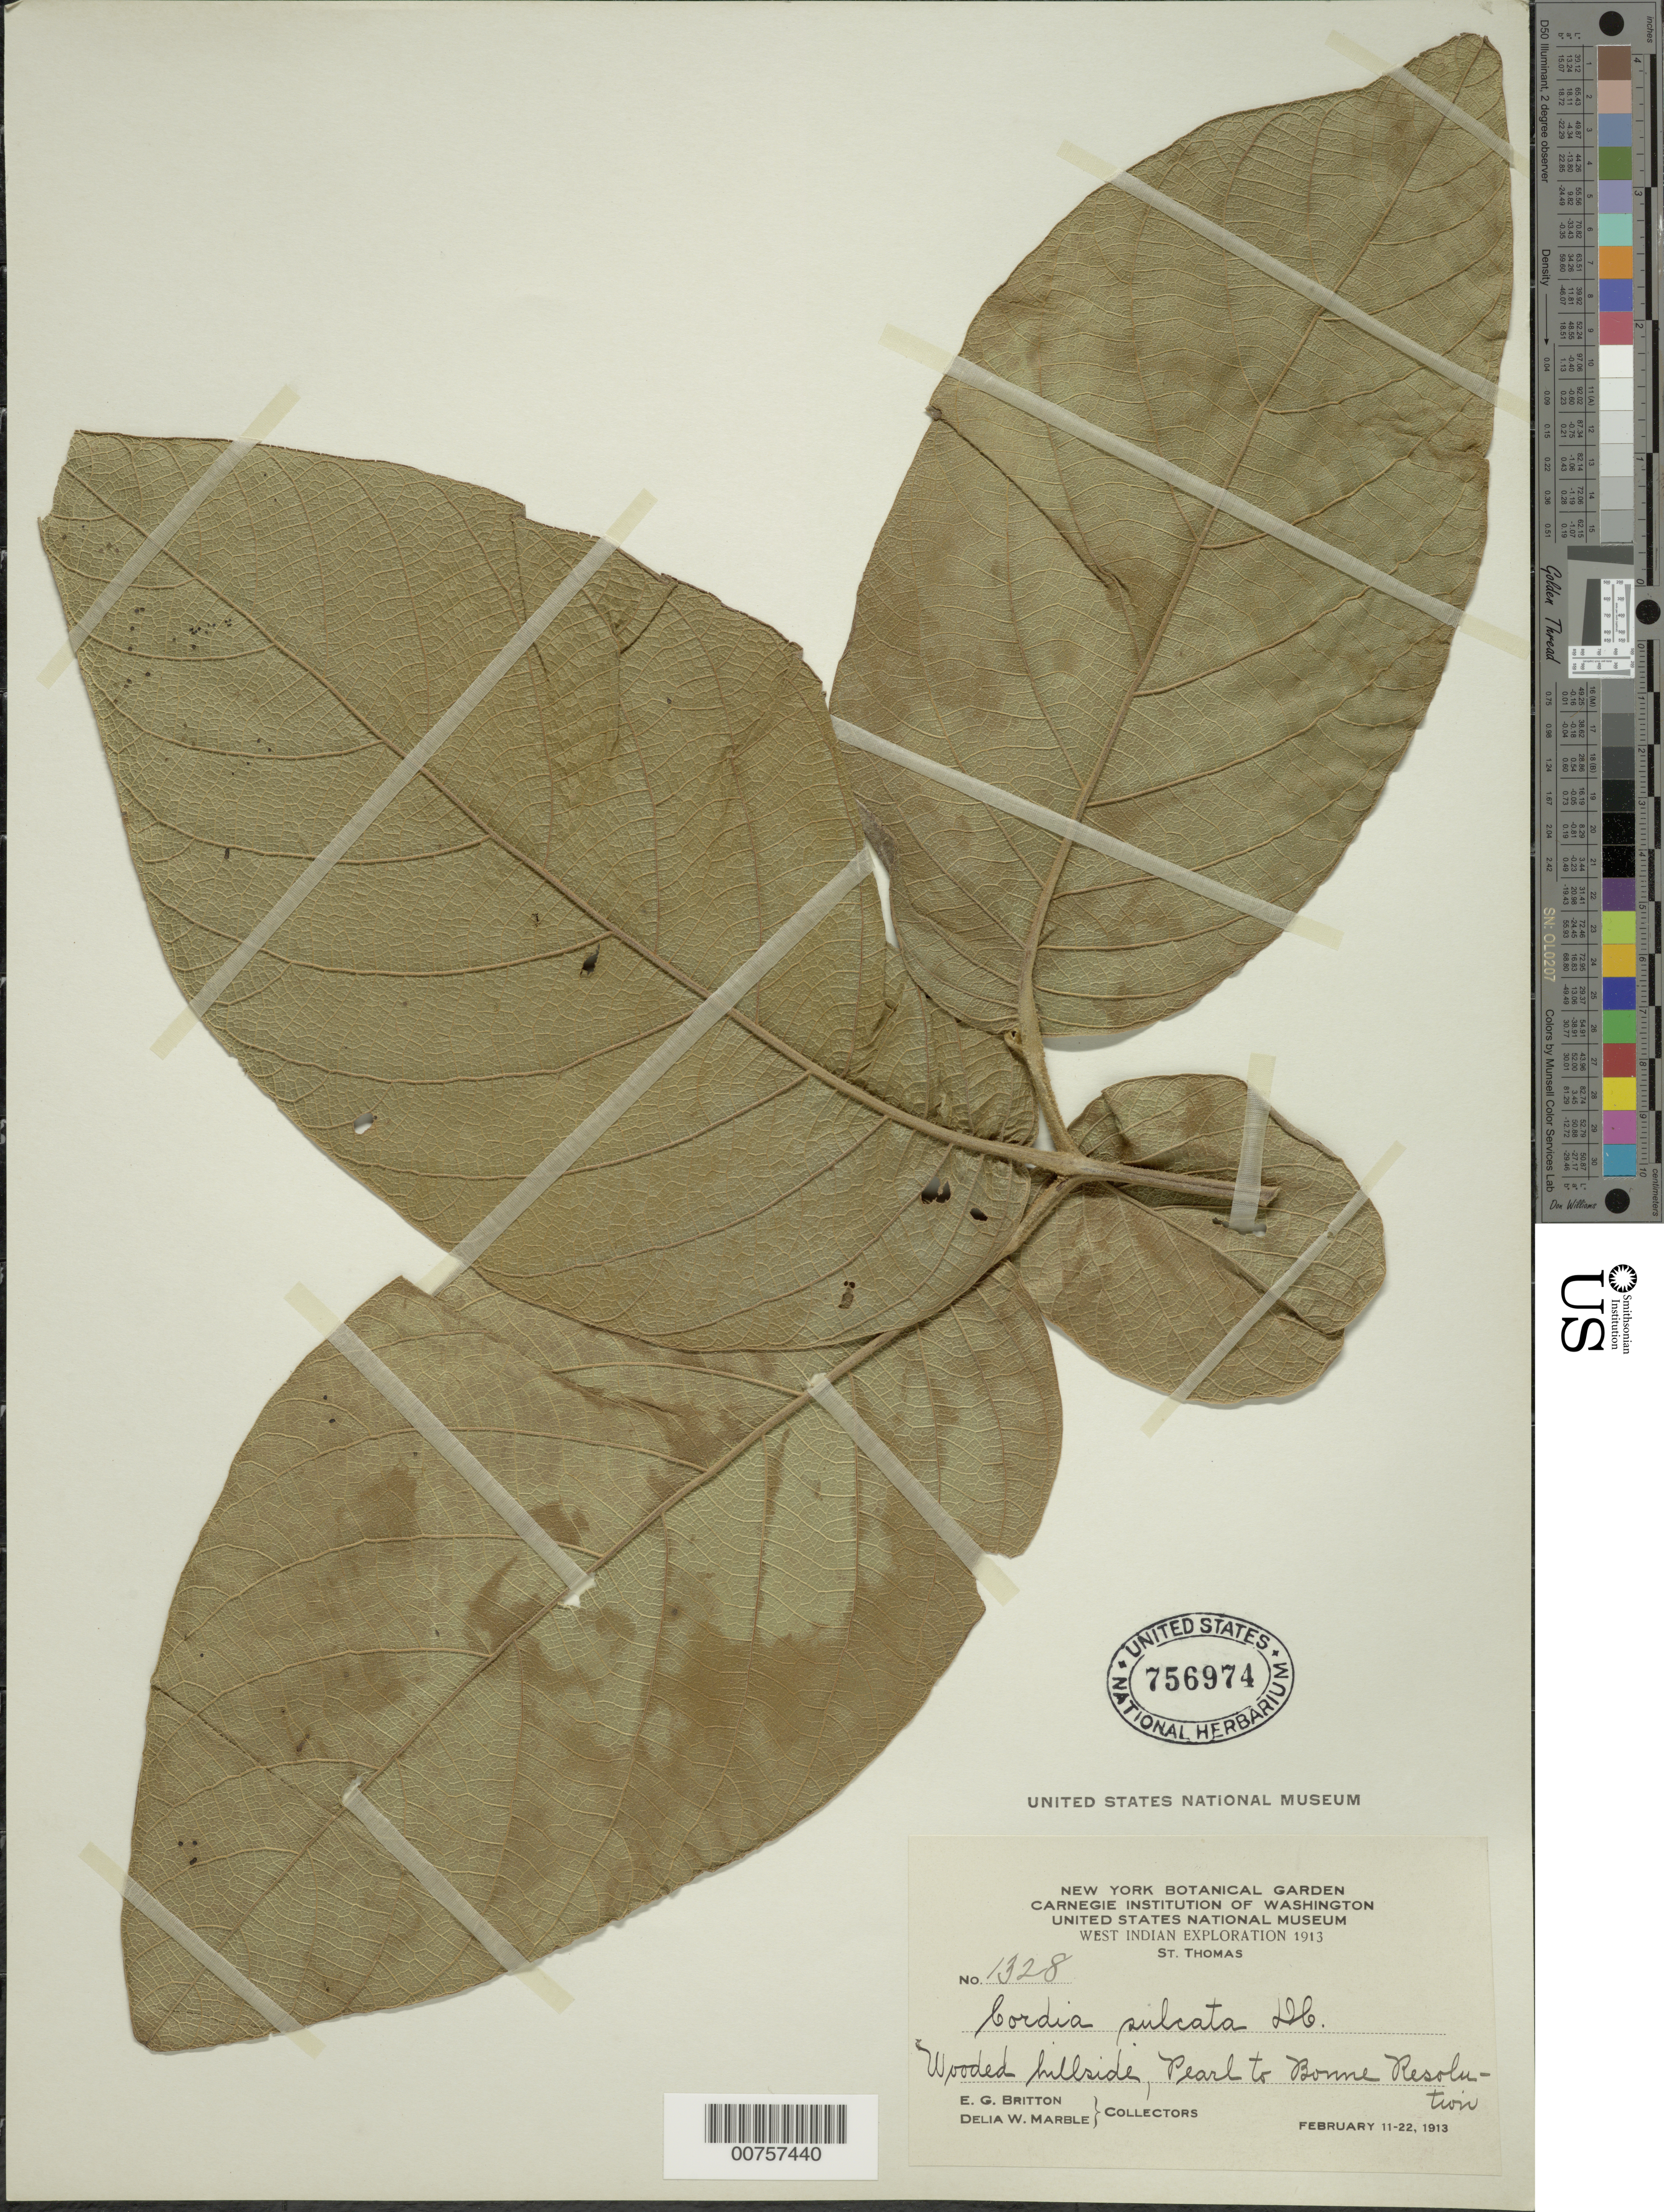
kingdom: Plantae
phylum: Tracheophyta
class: Magnoliopsida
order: Boraginales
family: Cordiaceae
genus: Cordia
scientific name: Cordia sulcata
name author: DC.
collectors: E. G. Britton & D. W. Marble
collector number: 1328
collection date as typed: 11 Feb 1913 to 22 Feb 1913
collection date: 1913-02-11/1913-02-22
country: U.S. Virgin Islands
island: St. Thomas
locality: Pearl to Bonne Resolve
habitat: Wooded hillside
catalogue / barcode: US 756974